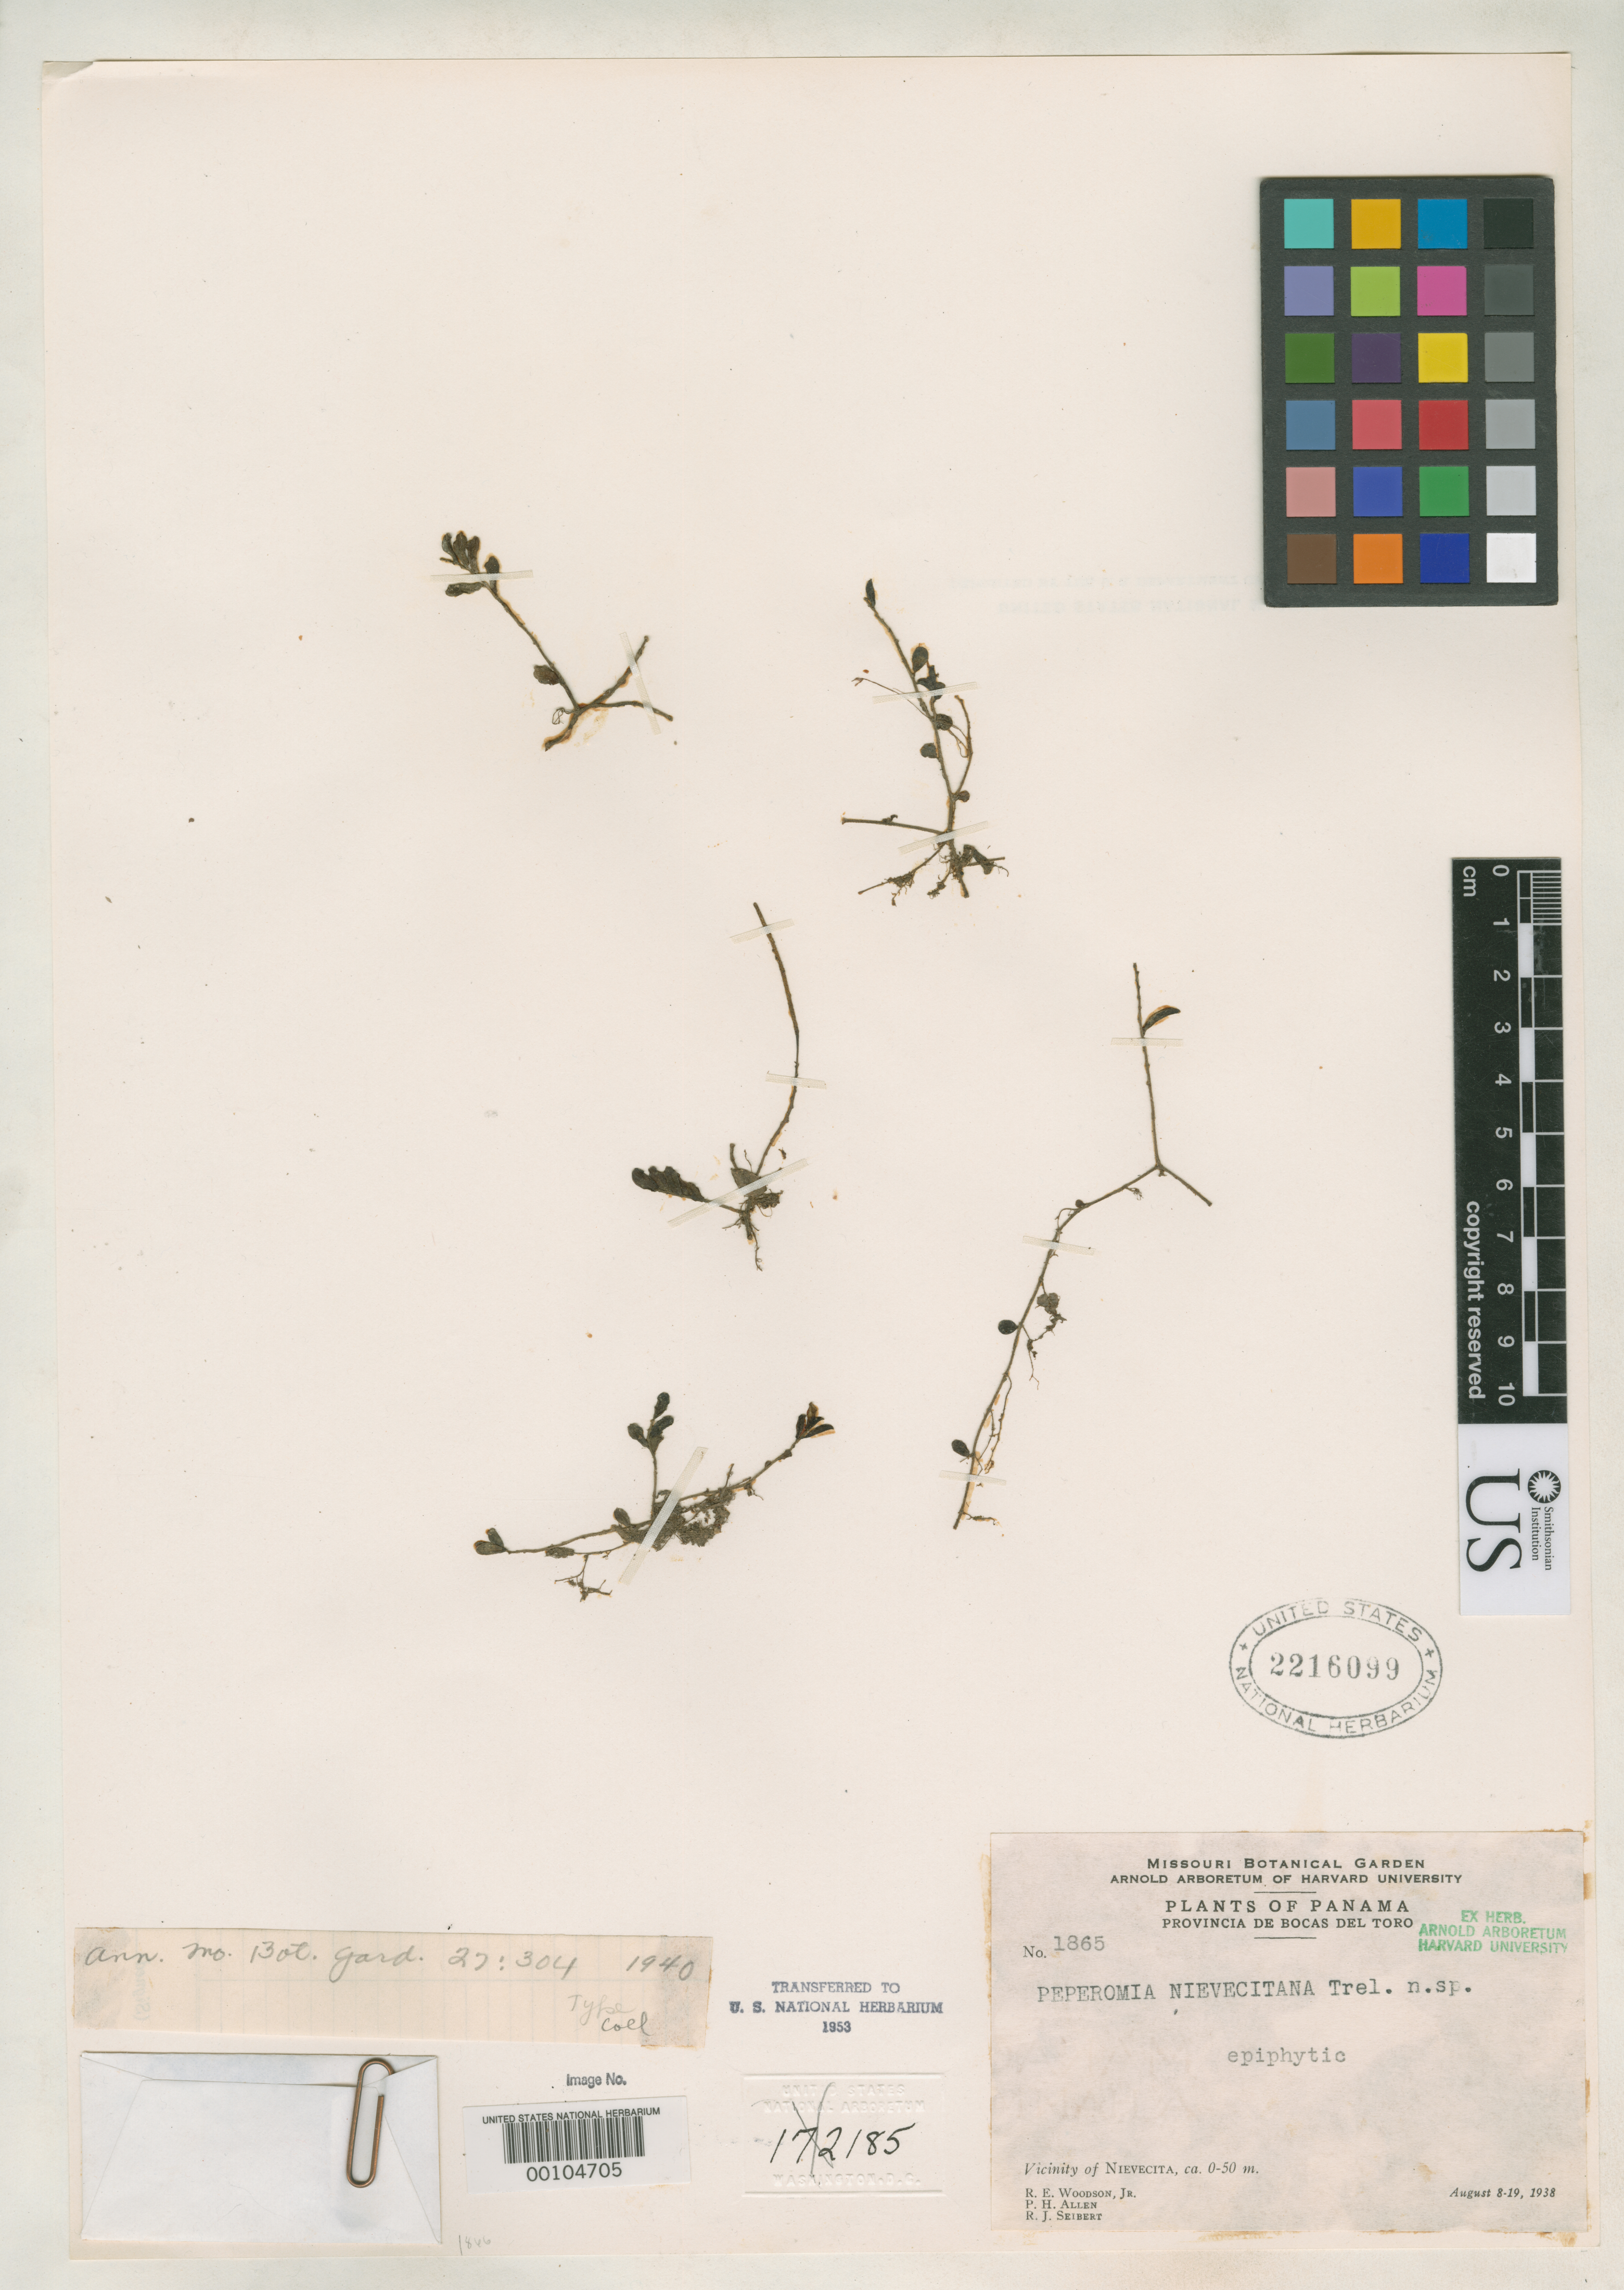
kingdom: Plantae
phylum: Tracheophyta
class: Magnoliopsida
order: Piperales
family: Piperaceae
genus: Peperomia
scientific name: Peperomia nievecitana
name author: Trel. in Woodson & Schery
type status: Isotype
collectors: R. E. Woodson, P. H. Allen & R. J. Seibert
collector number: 1865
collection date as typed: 08 Aug 1938 to 19 Aug 1938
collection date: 1938-08-08/1938-08-19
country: Panama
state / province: Bocas del Toro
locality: Vicinity of Nievecita.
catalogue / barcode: US 2216099